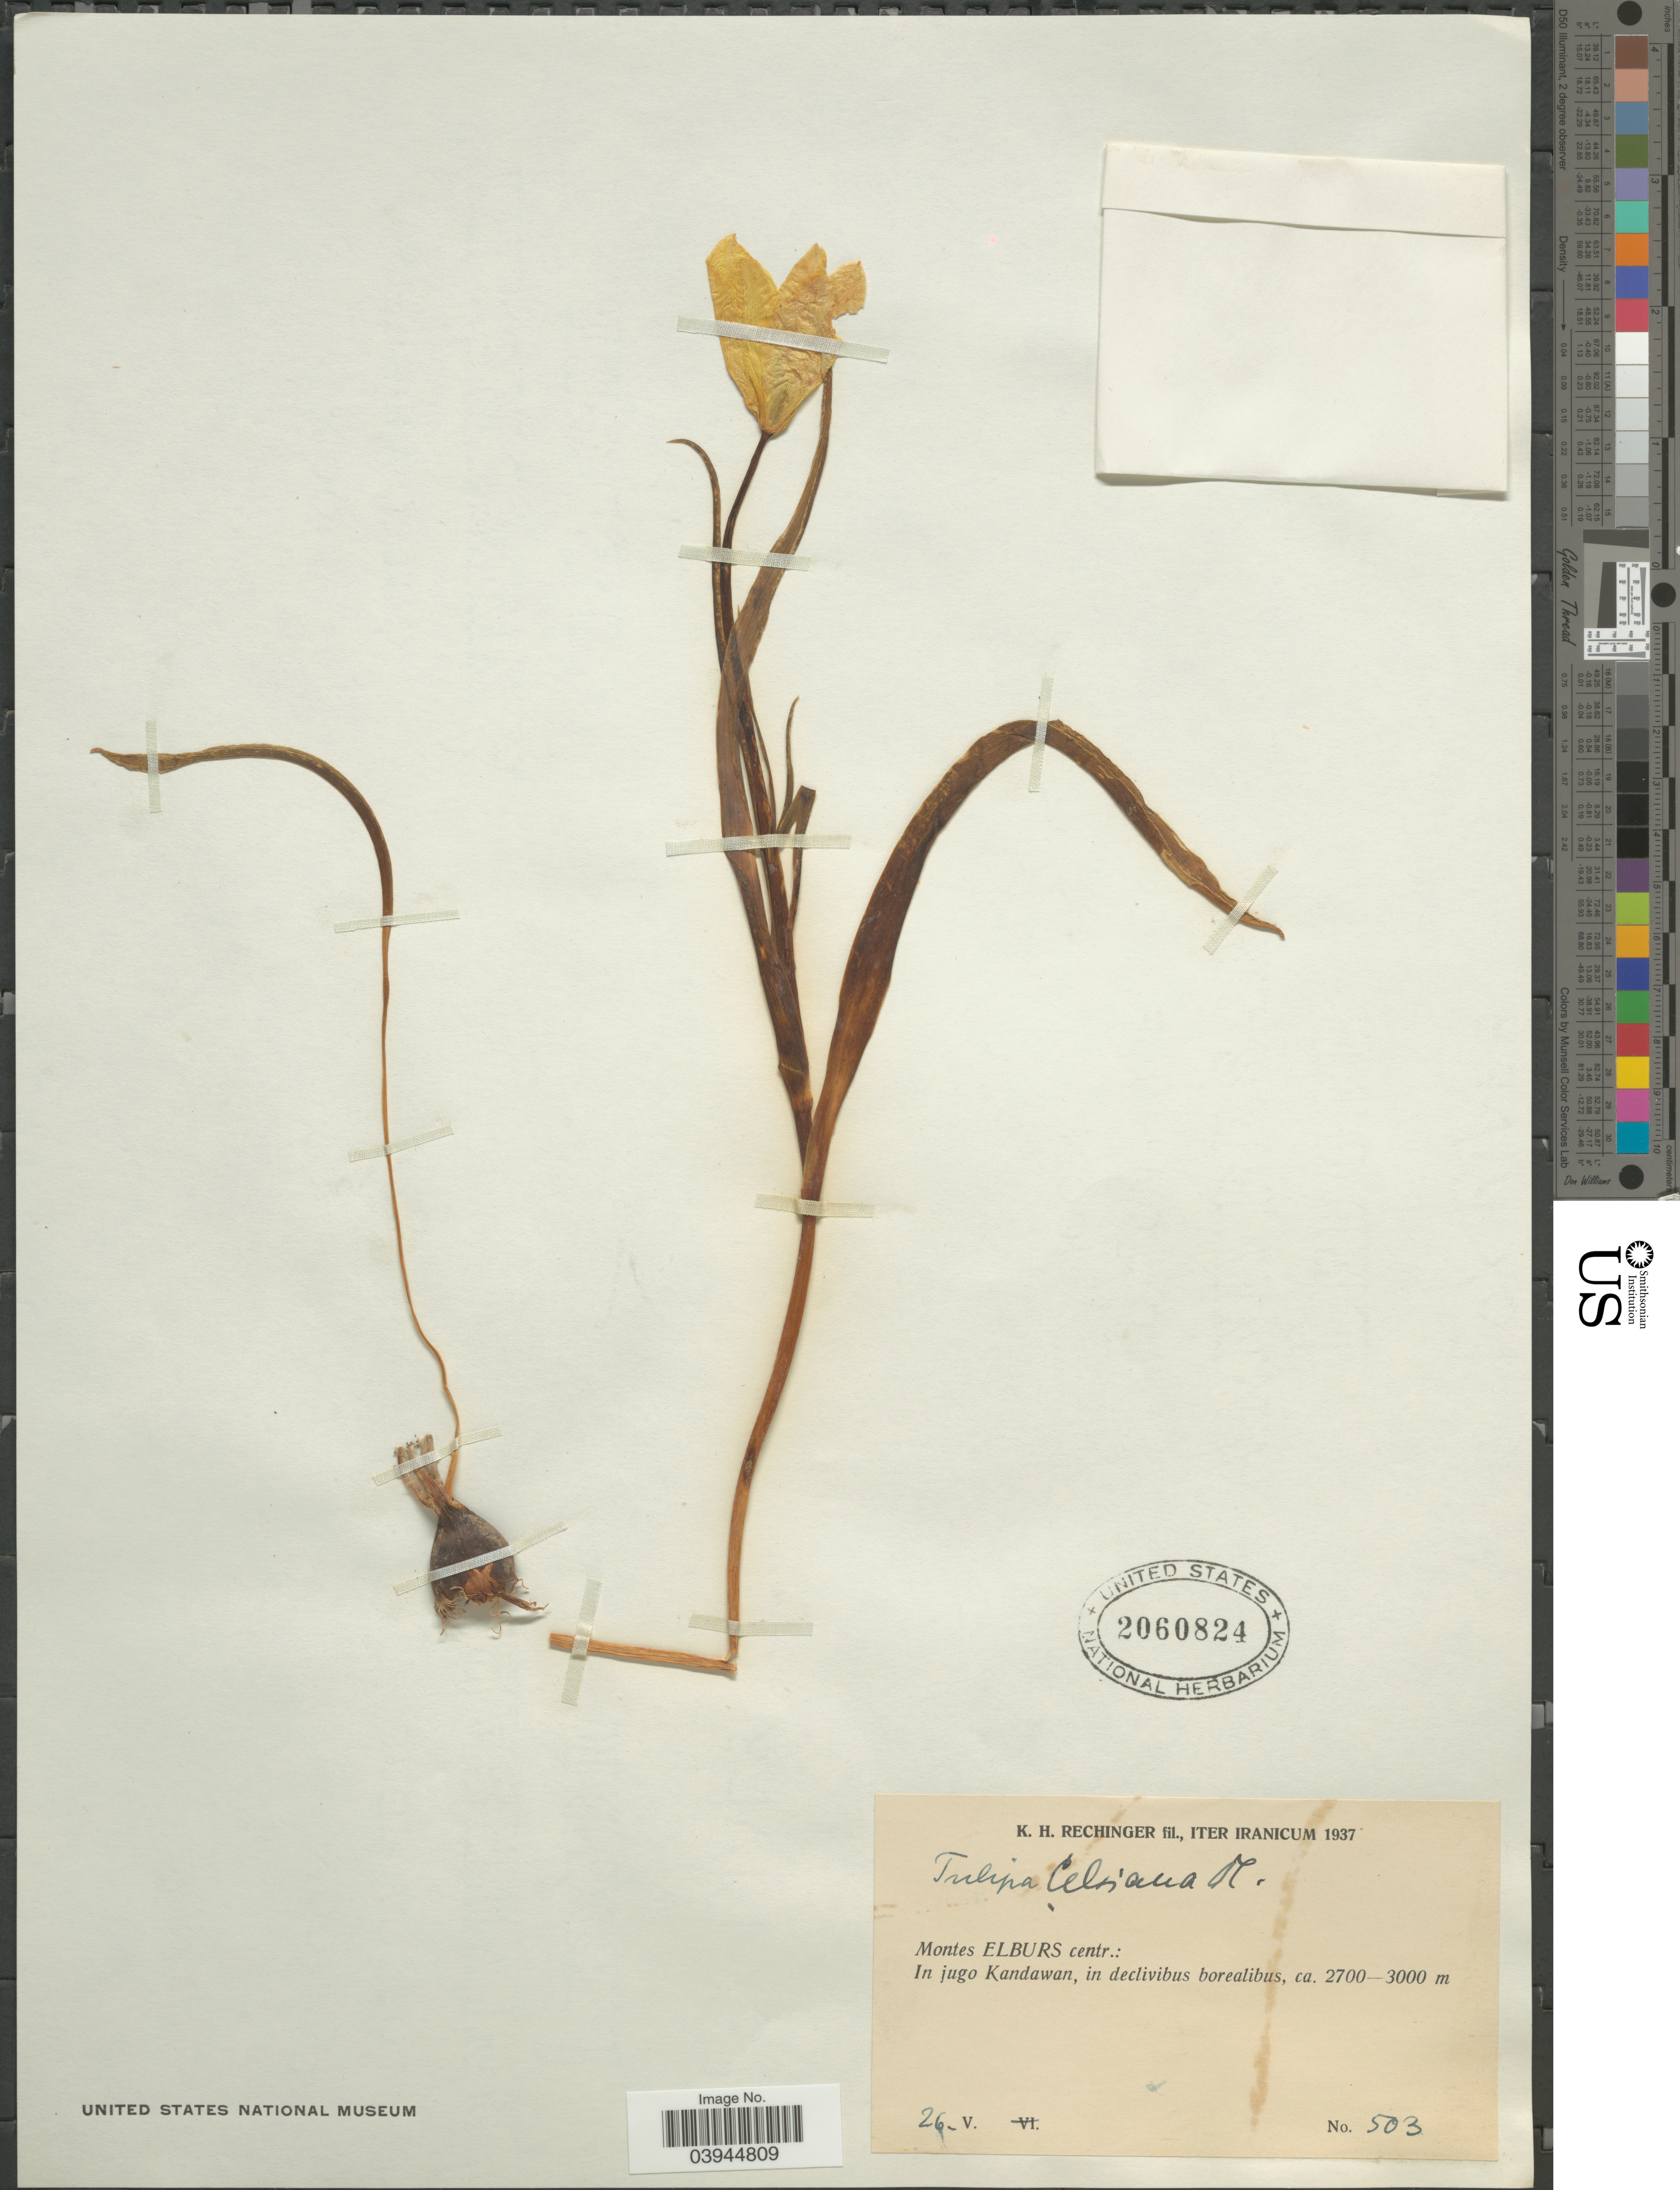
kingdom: Plantae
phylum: Tracheophyta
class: Liliopsida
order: Liliales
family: Liliaceae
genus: Tulipa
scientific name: Tulipa celsiana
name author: DC.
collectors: K. H. Rechinger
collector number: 503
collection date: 1937-05-26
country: Iran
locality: Montes Elburs centr.: In jugo Kandawan, in declivibus borealibus.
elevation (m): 2700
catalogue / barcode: US 2060824